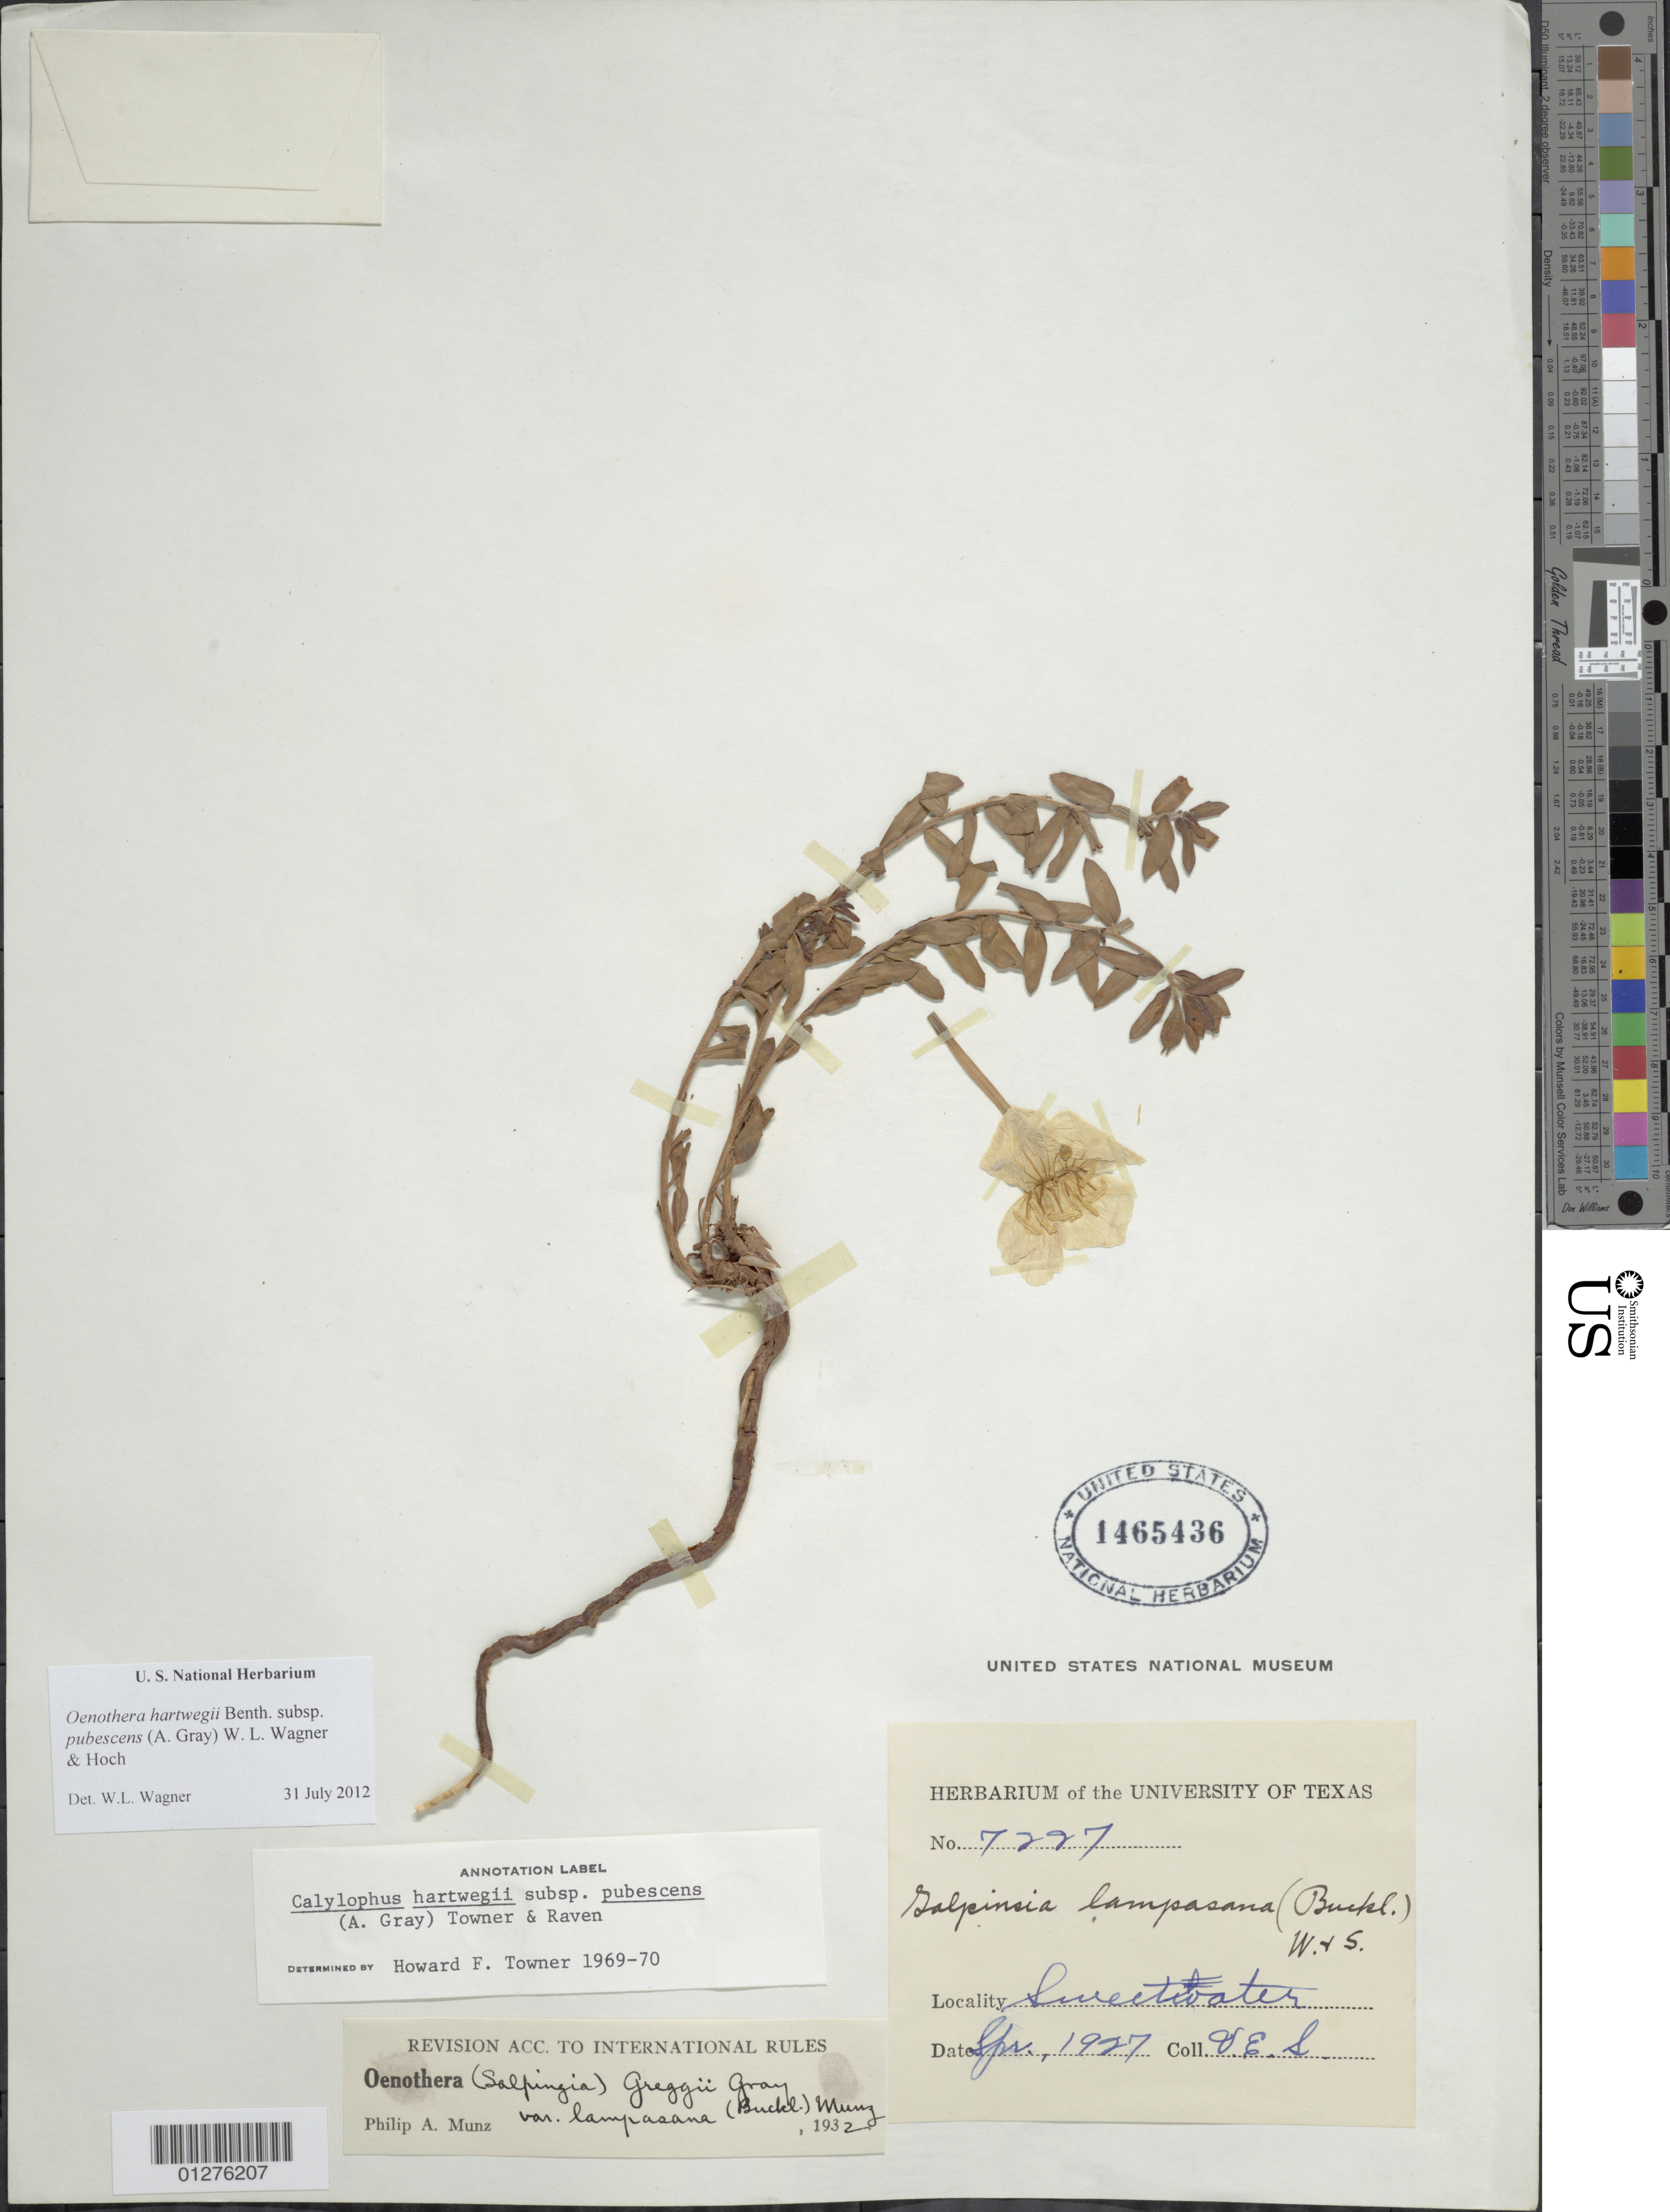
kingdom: Plantae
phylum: Tracheophyta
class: Magnoliopsida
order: Myrtales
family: Onagraceae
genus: Oenothera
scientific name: Oenothera hartwegii subsp. pubescens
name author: (A. Gray) W.L. Wagner & Hoch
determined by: Wagner, W. L., (BOT), Smithsonian Institution - National Museum of Natural History (UNITED STATES)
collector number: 7227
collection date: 1927-09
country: United States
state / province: Texas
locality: Sweetwater.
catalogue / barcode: US 1465436